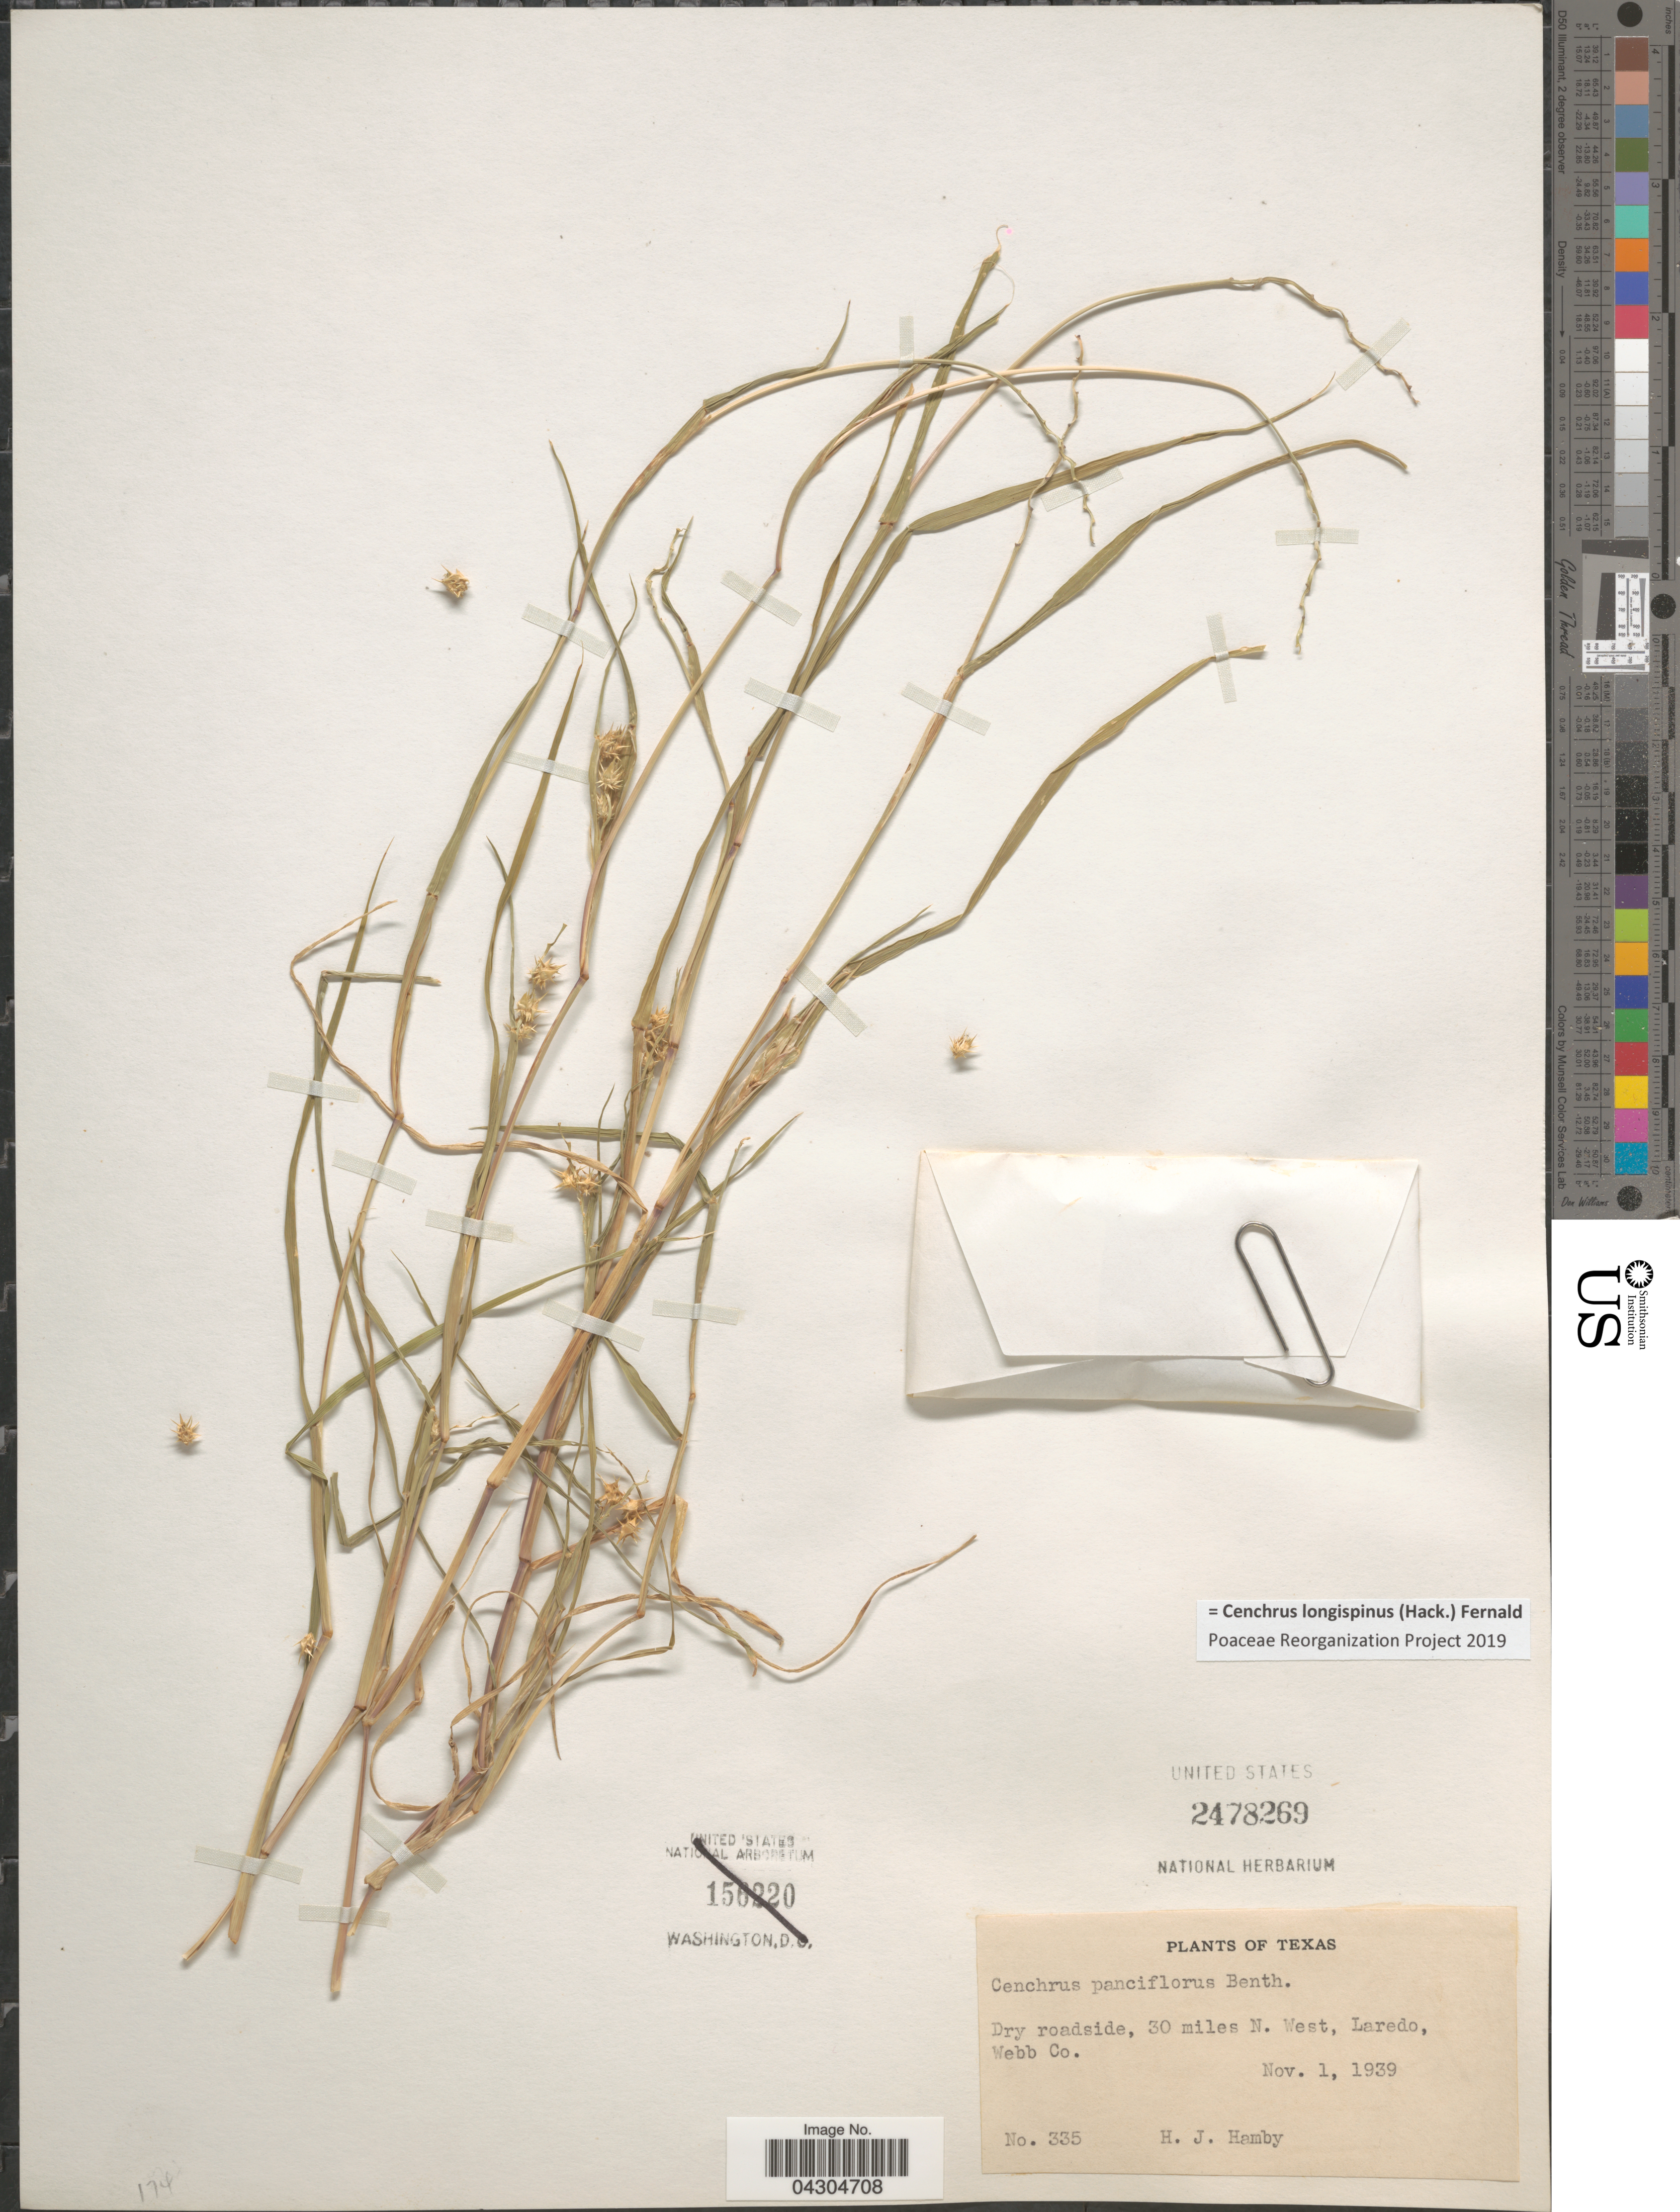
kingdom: Plantae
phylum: Tracheophyta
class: Liliopsida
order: Poales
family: Poaceae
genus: Cenchrus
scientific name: Cenchrus longispinus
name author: (Hack.) Fernald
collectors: H. Hamby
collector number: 335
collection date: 1939-11-01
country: United States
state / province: Texas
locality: Dry roadside, 30 miles N. West, Laredo, Webb Co.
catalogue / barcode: US 2478269